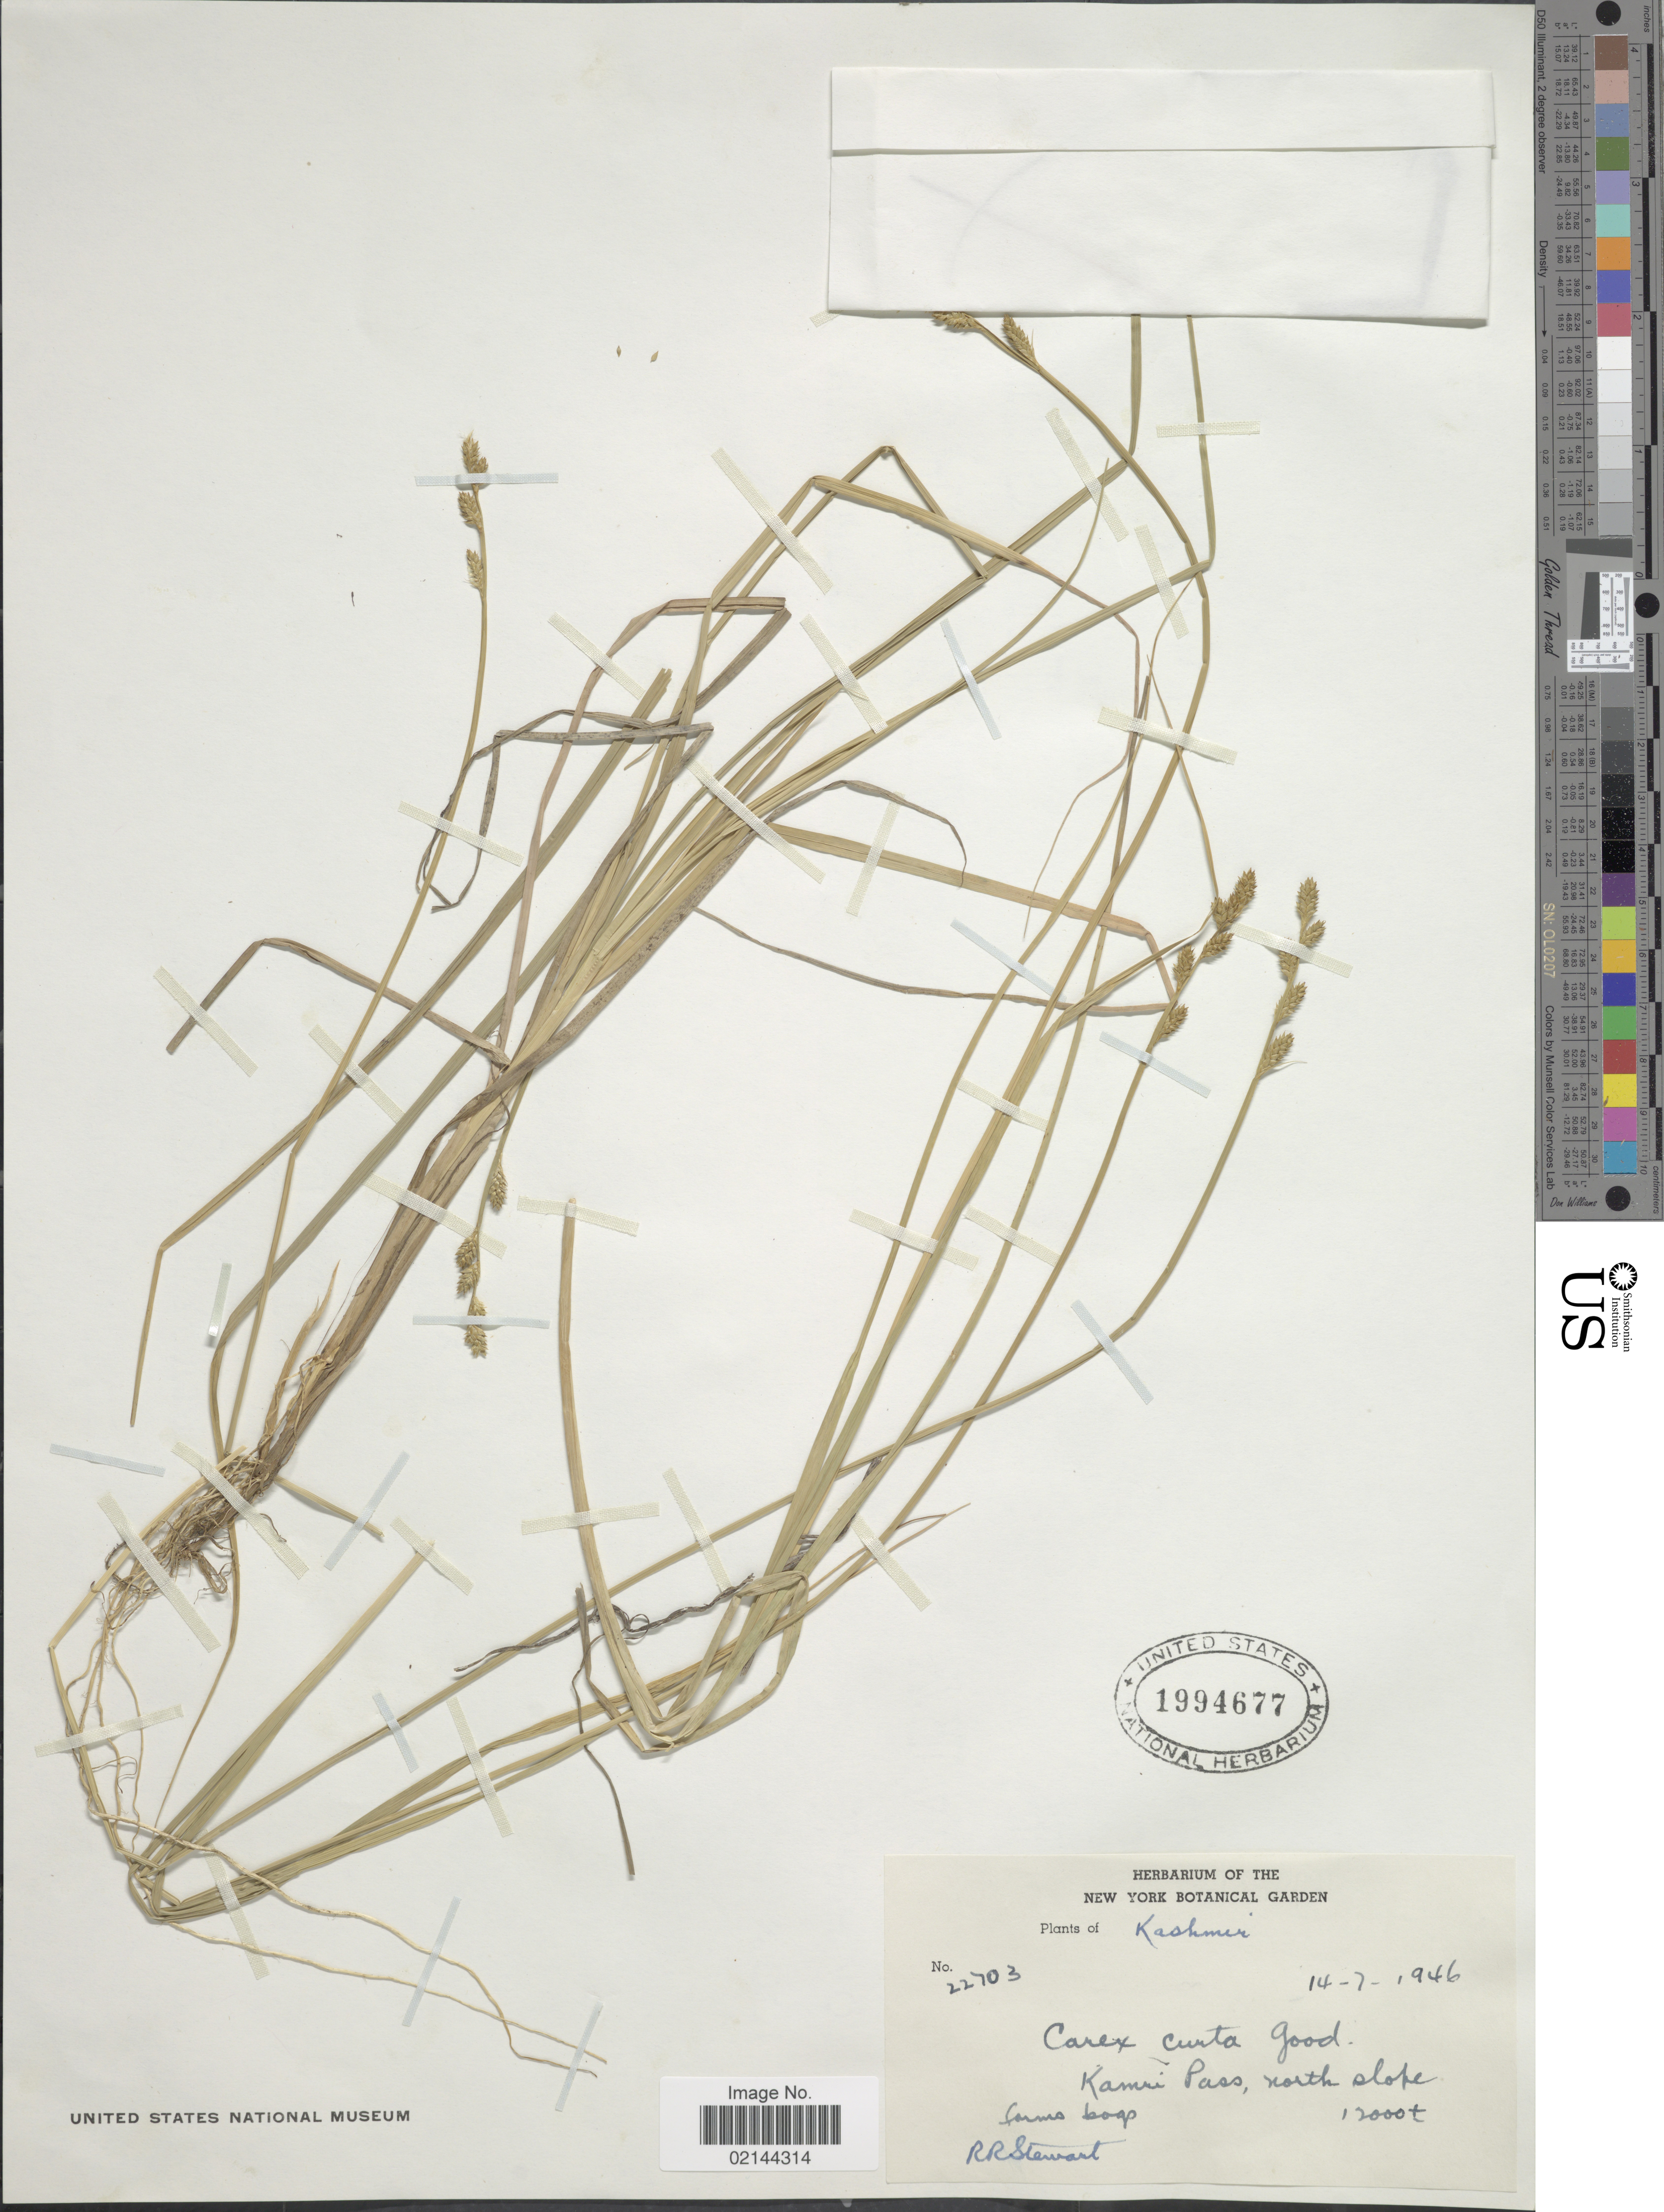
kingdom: Plantae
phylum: Tracheophyta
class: Liliopsida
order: Poales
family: Cyperaceae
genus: Carex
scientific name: Carex canescens var. canescens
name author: L.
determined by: Strong, Mark T., (BOT), Smithsonian Institution - National Museum of Natural History (UNITED STATES)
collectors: R. R. Stewart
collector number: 22703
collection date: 1946-07-14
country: India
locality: Kashmir, Kamri Pass, north slope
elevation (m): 3658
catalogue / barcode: US 1994677